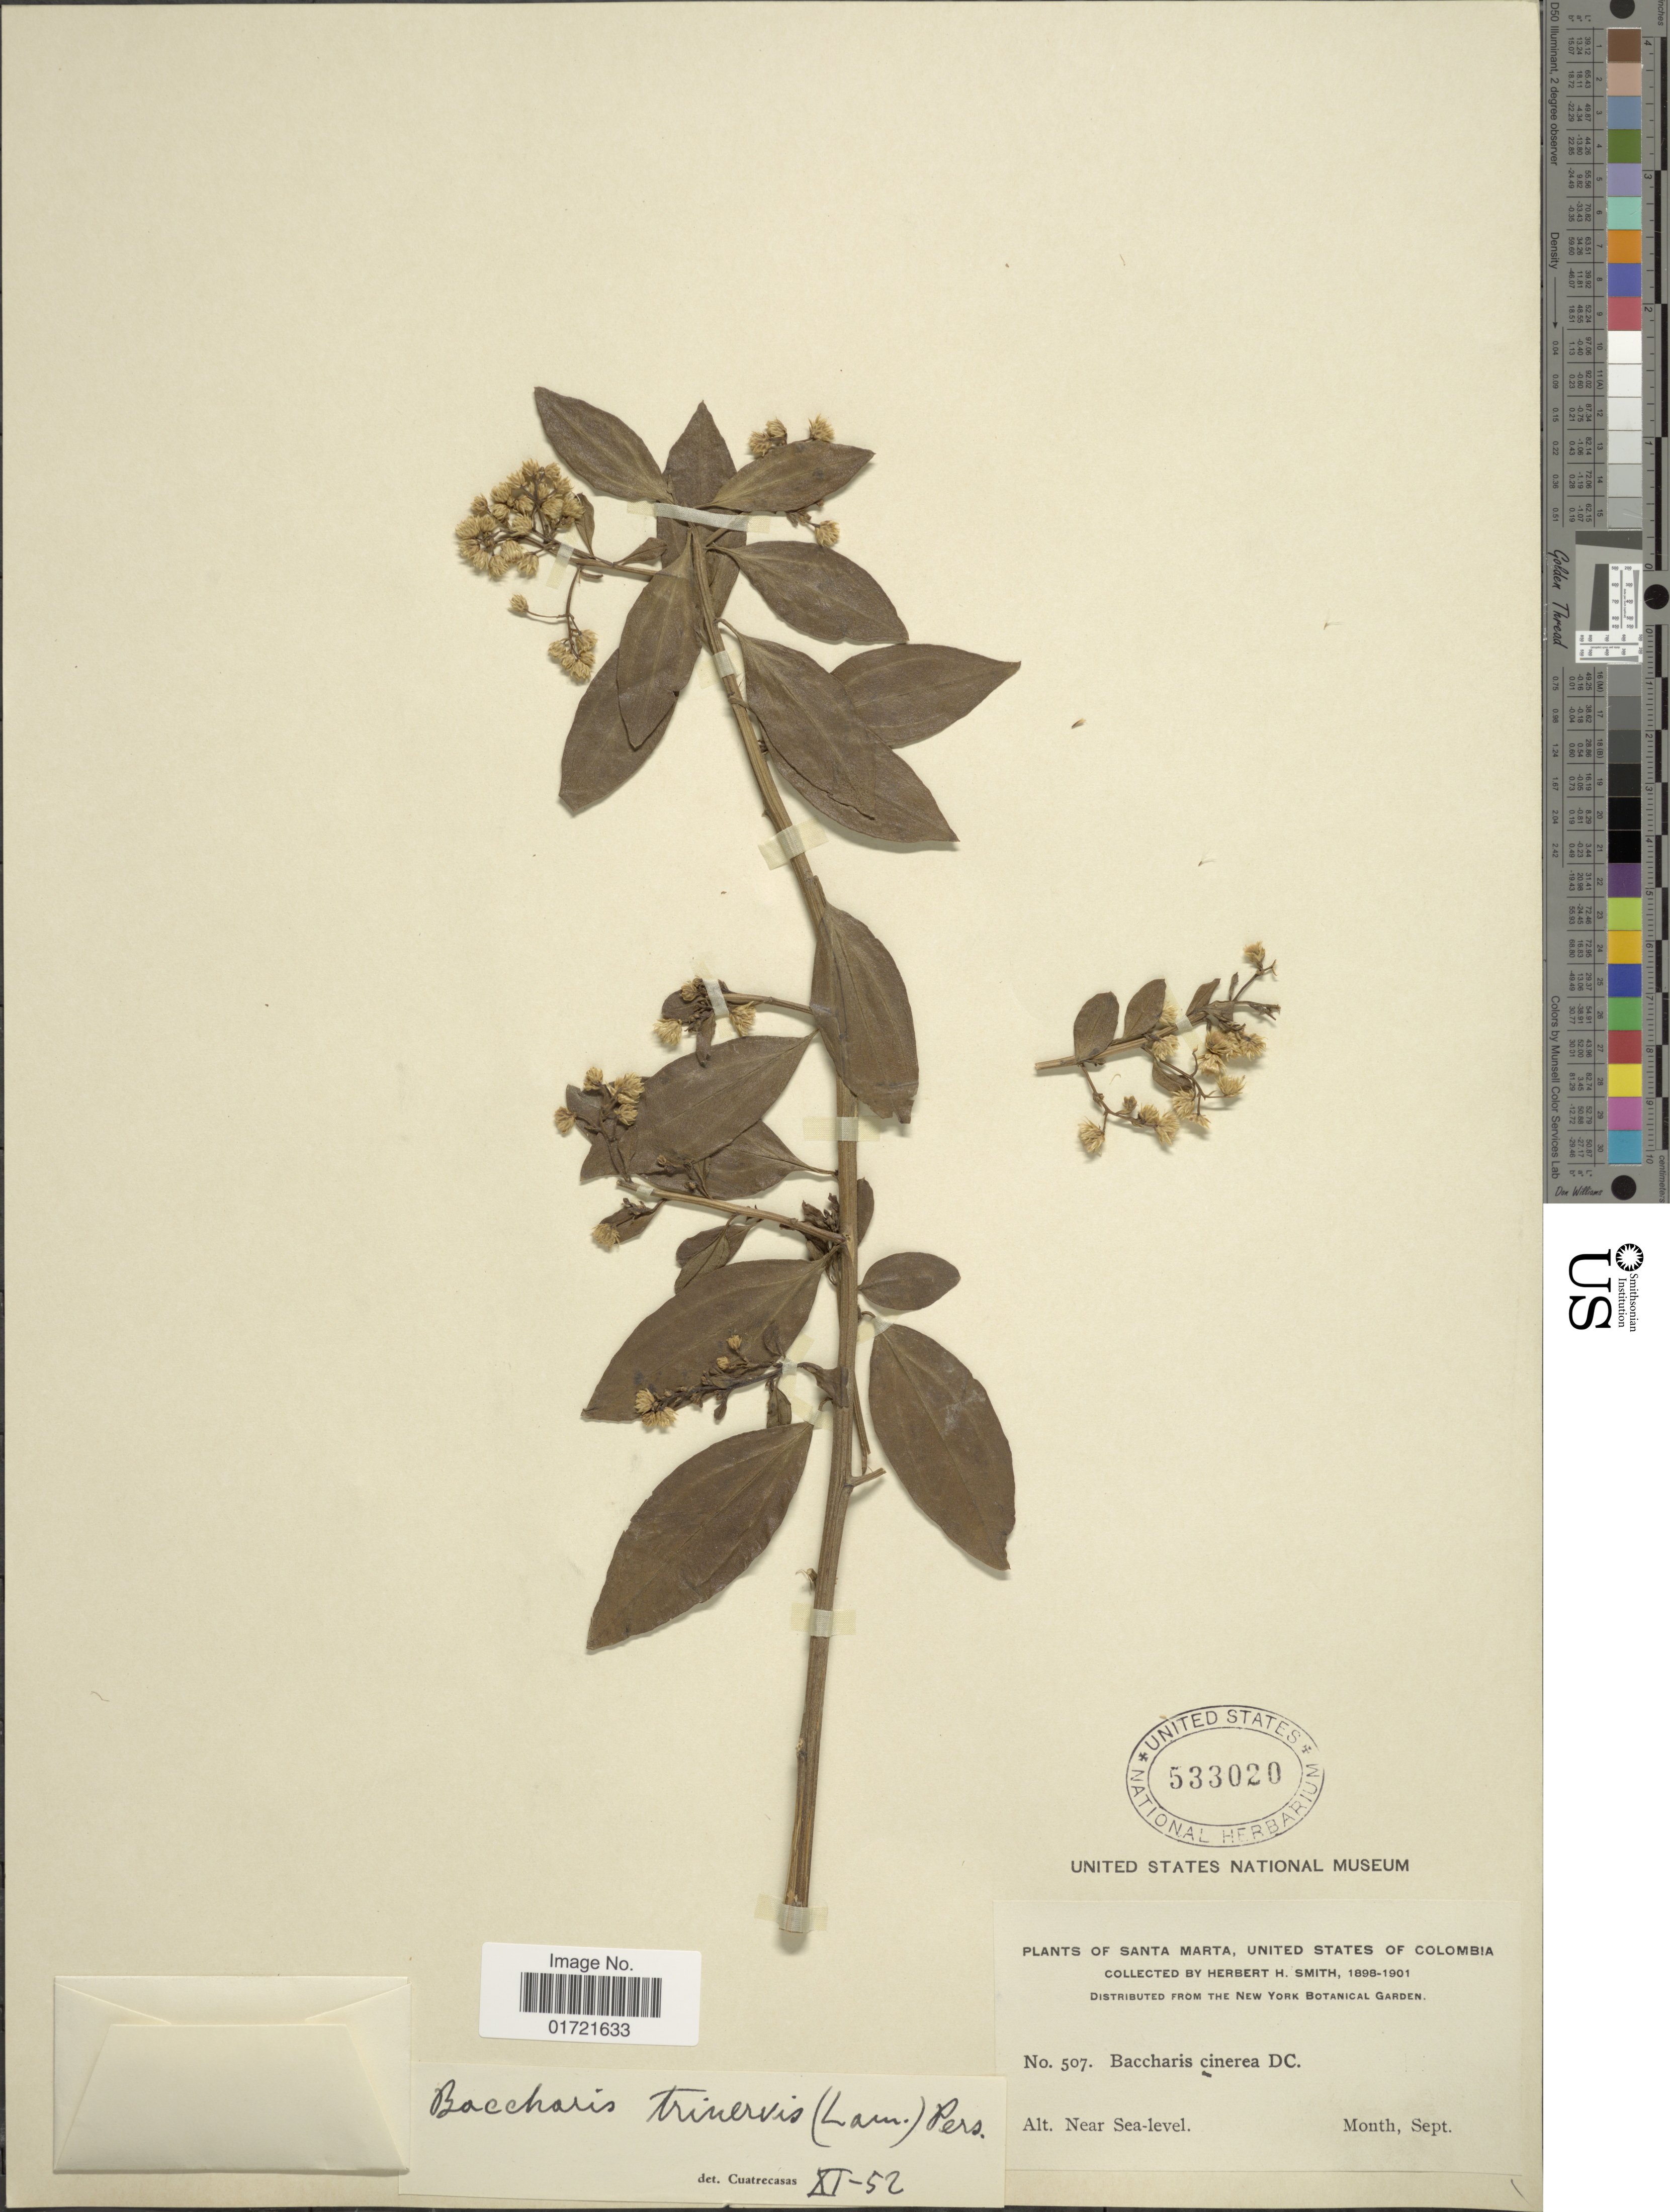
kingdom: Plantae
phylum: Tracheophyta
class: Magnoliopsida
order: Asterales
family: Asteraceae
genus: Baccharis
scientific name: Baccharis trinervis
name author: (Lam.) Pers.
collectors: Herbert H. Smith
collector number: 507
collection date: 1898-09/1901-09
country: Colombia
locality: Santa Marta, United State of Colombia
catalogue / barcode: US 533020